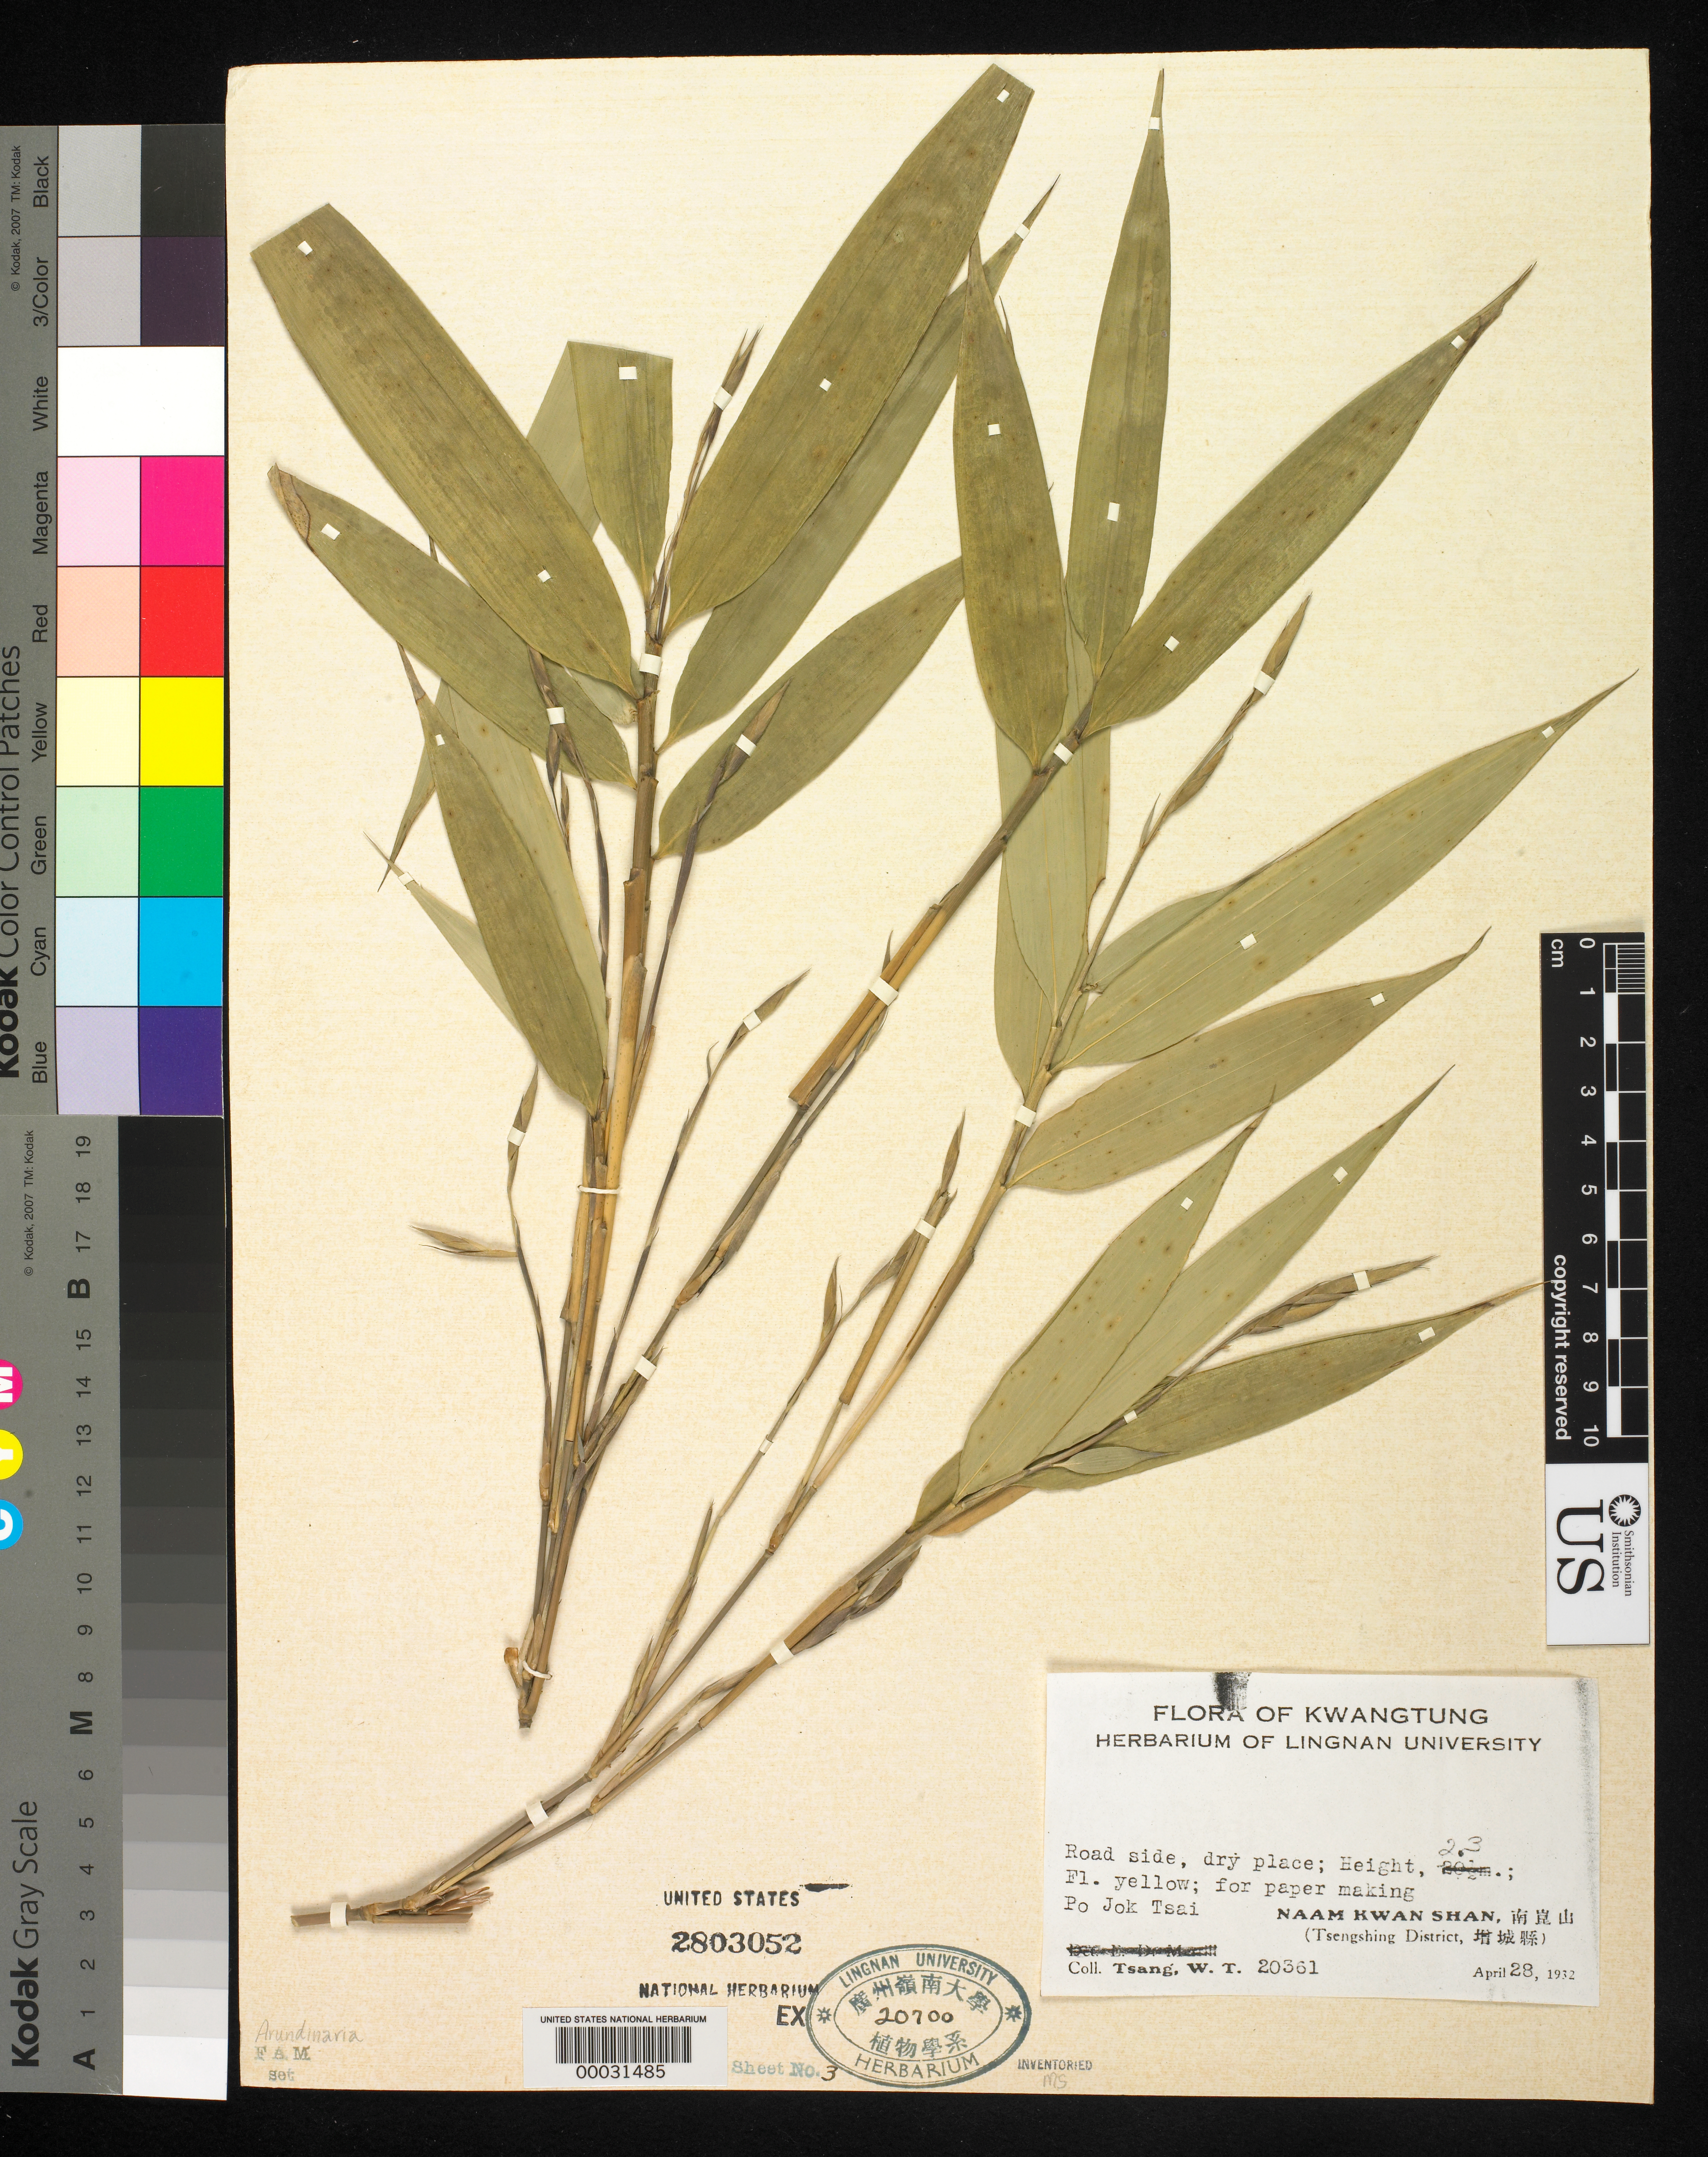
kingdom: Plantae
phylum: Tracheophyta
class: Liliopsida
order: Poales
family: Poaceae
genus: Arundinaria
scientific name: Arundinaria sp.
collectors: W. T. Tsang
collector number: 20361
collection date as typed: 28 Apr 1932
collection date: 1932-04-28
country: China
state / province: Guangdong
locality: Naam kwan shan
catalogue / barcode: US 2803052